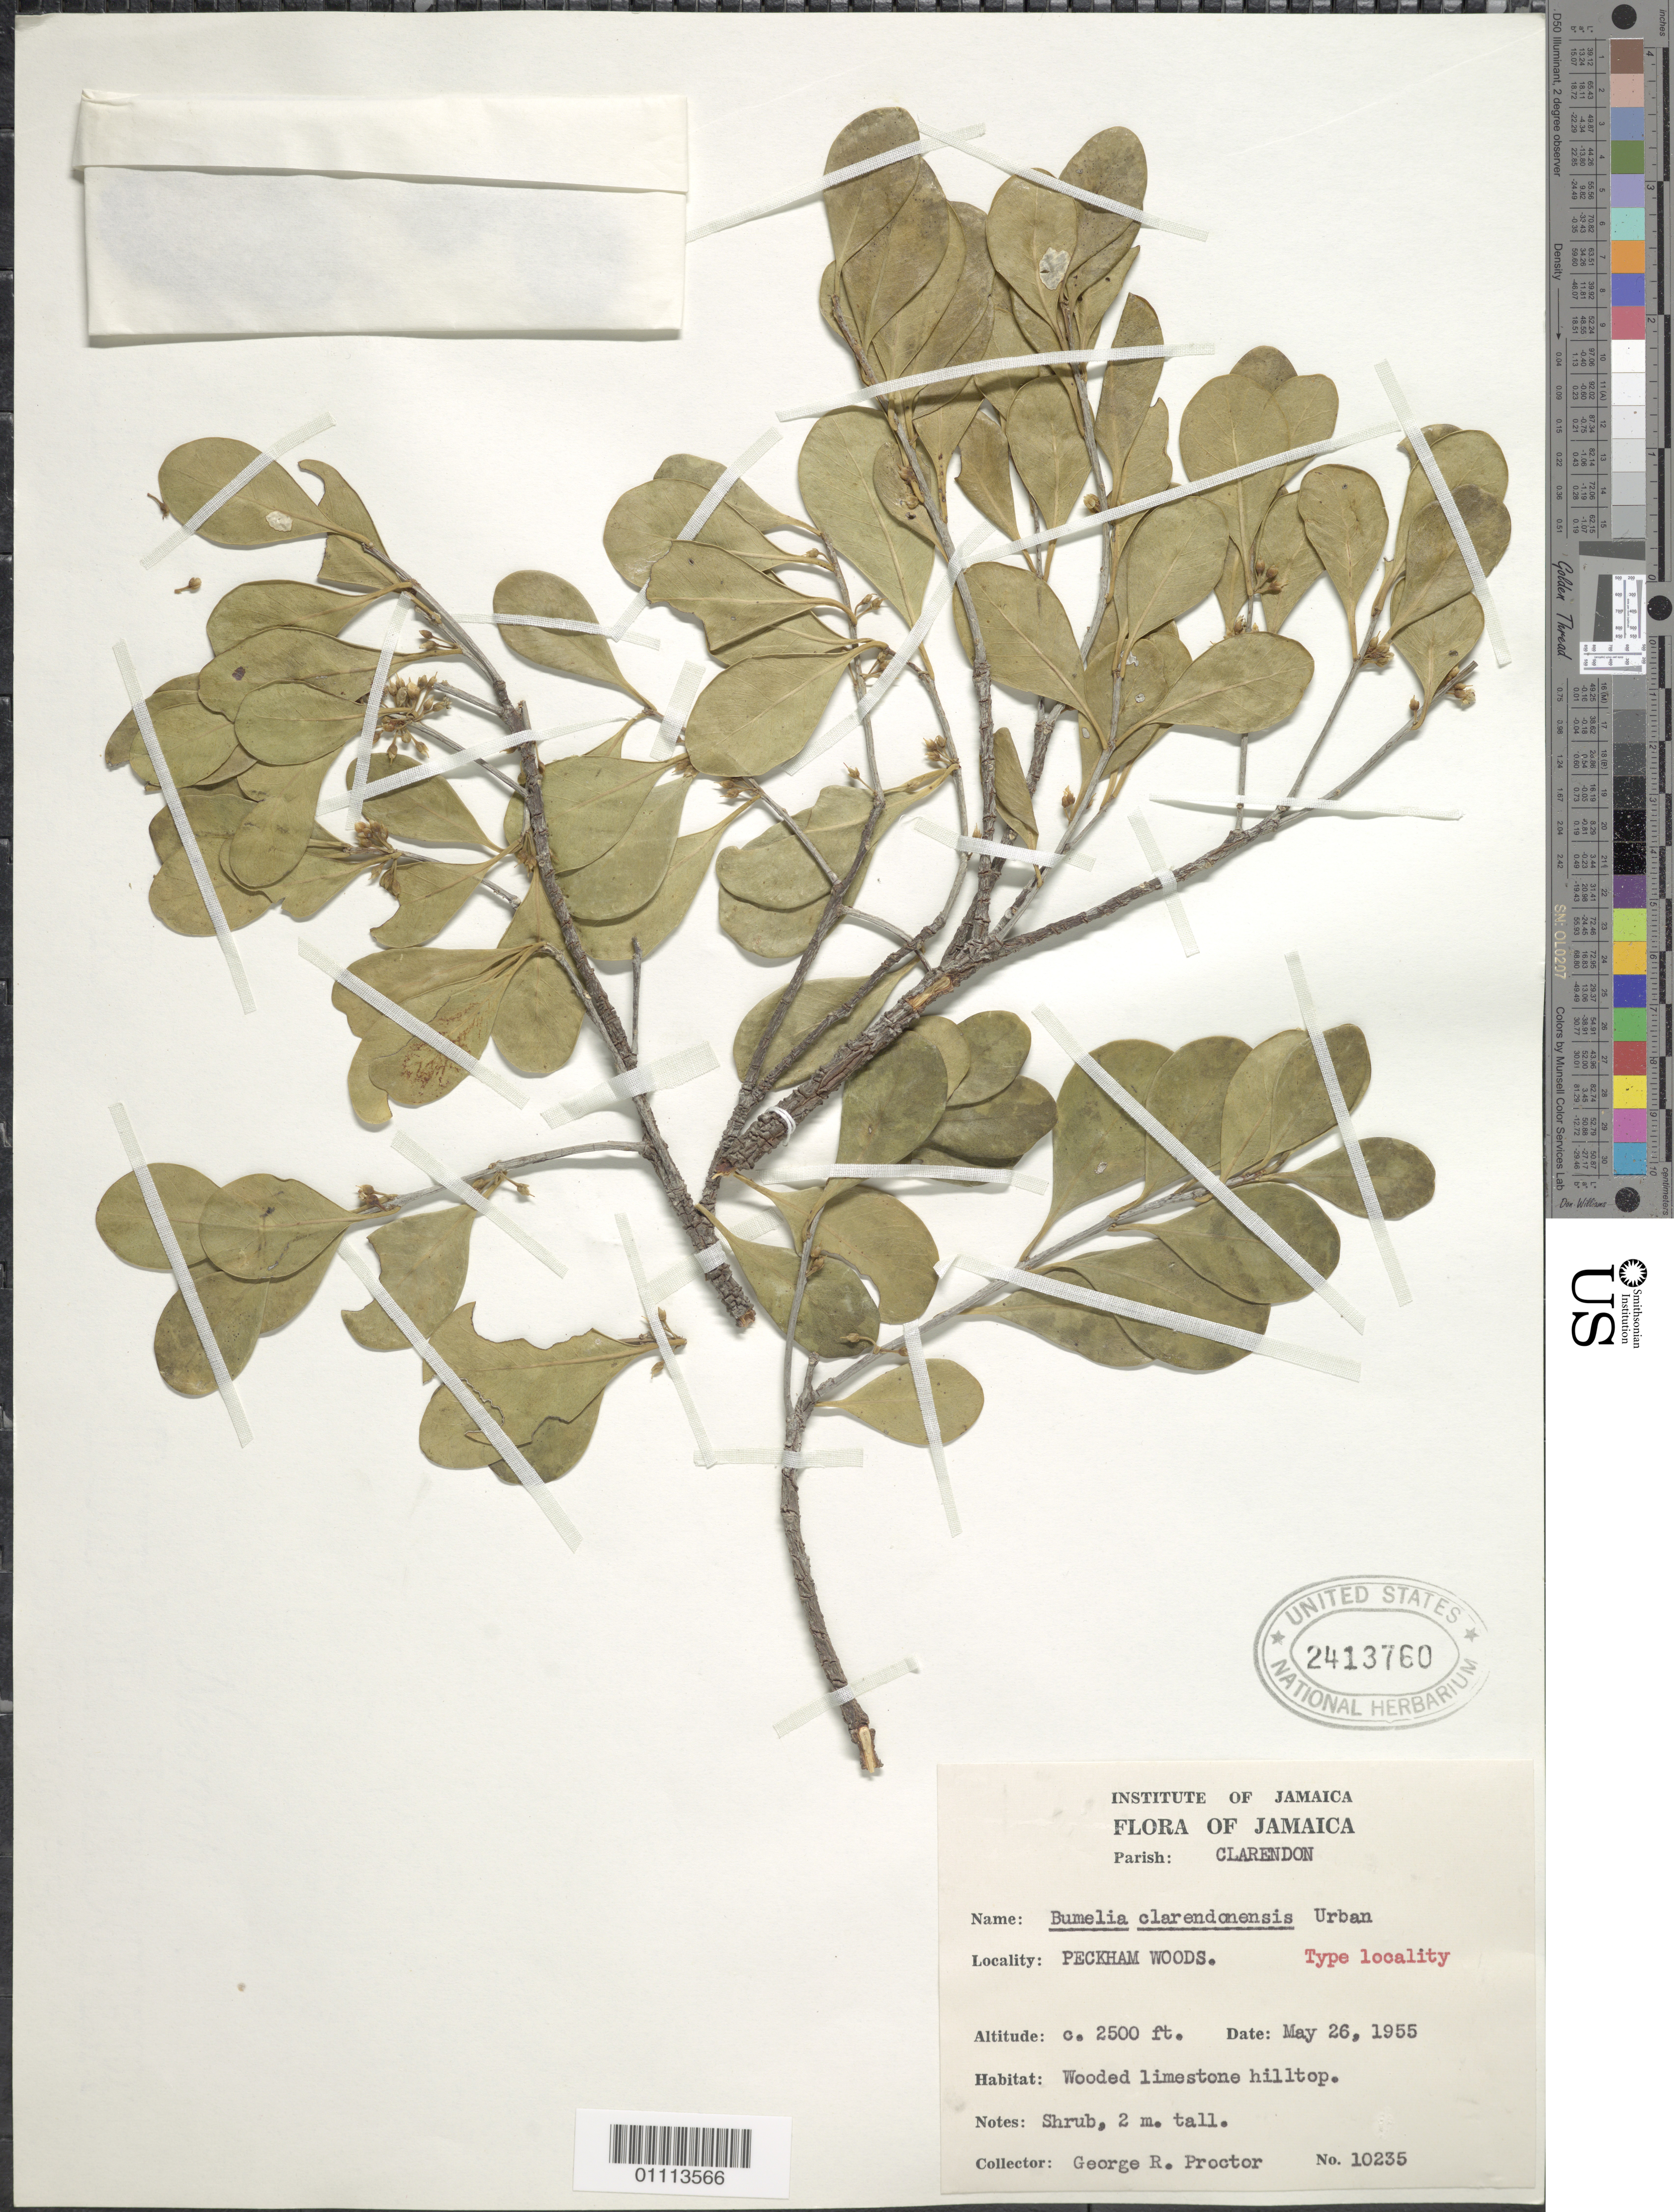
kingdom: Plantae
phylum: Tracheophyta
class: Magnoliopsida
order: Ericales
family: Sapotaceae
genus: Sideroxylon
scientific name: Sideroxylon rotundifolium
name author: (Sw.) T.D. Penn.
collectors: G. R. Proctor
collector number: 10235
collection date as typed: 26 May 1955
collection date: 1955-05-26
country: Jamaica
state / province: Clarendon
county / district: Peckham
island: Jamaica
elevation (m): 762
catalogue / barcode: US 2413760